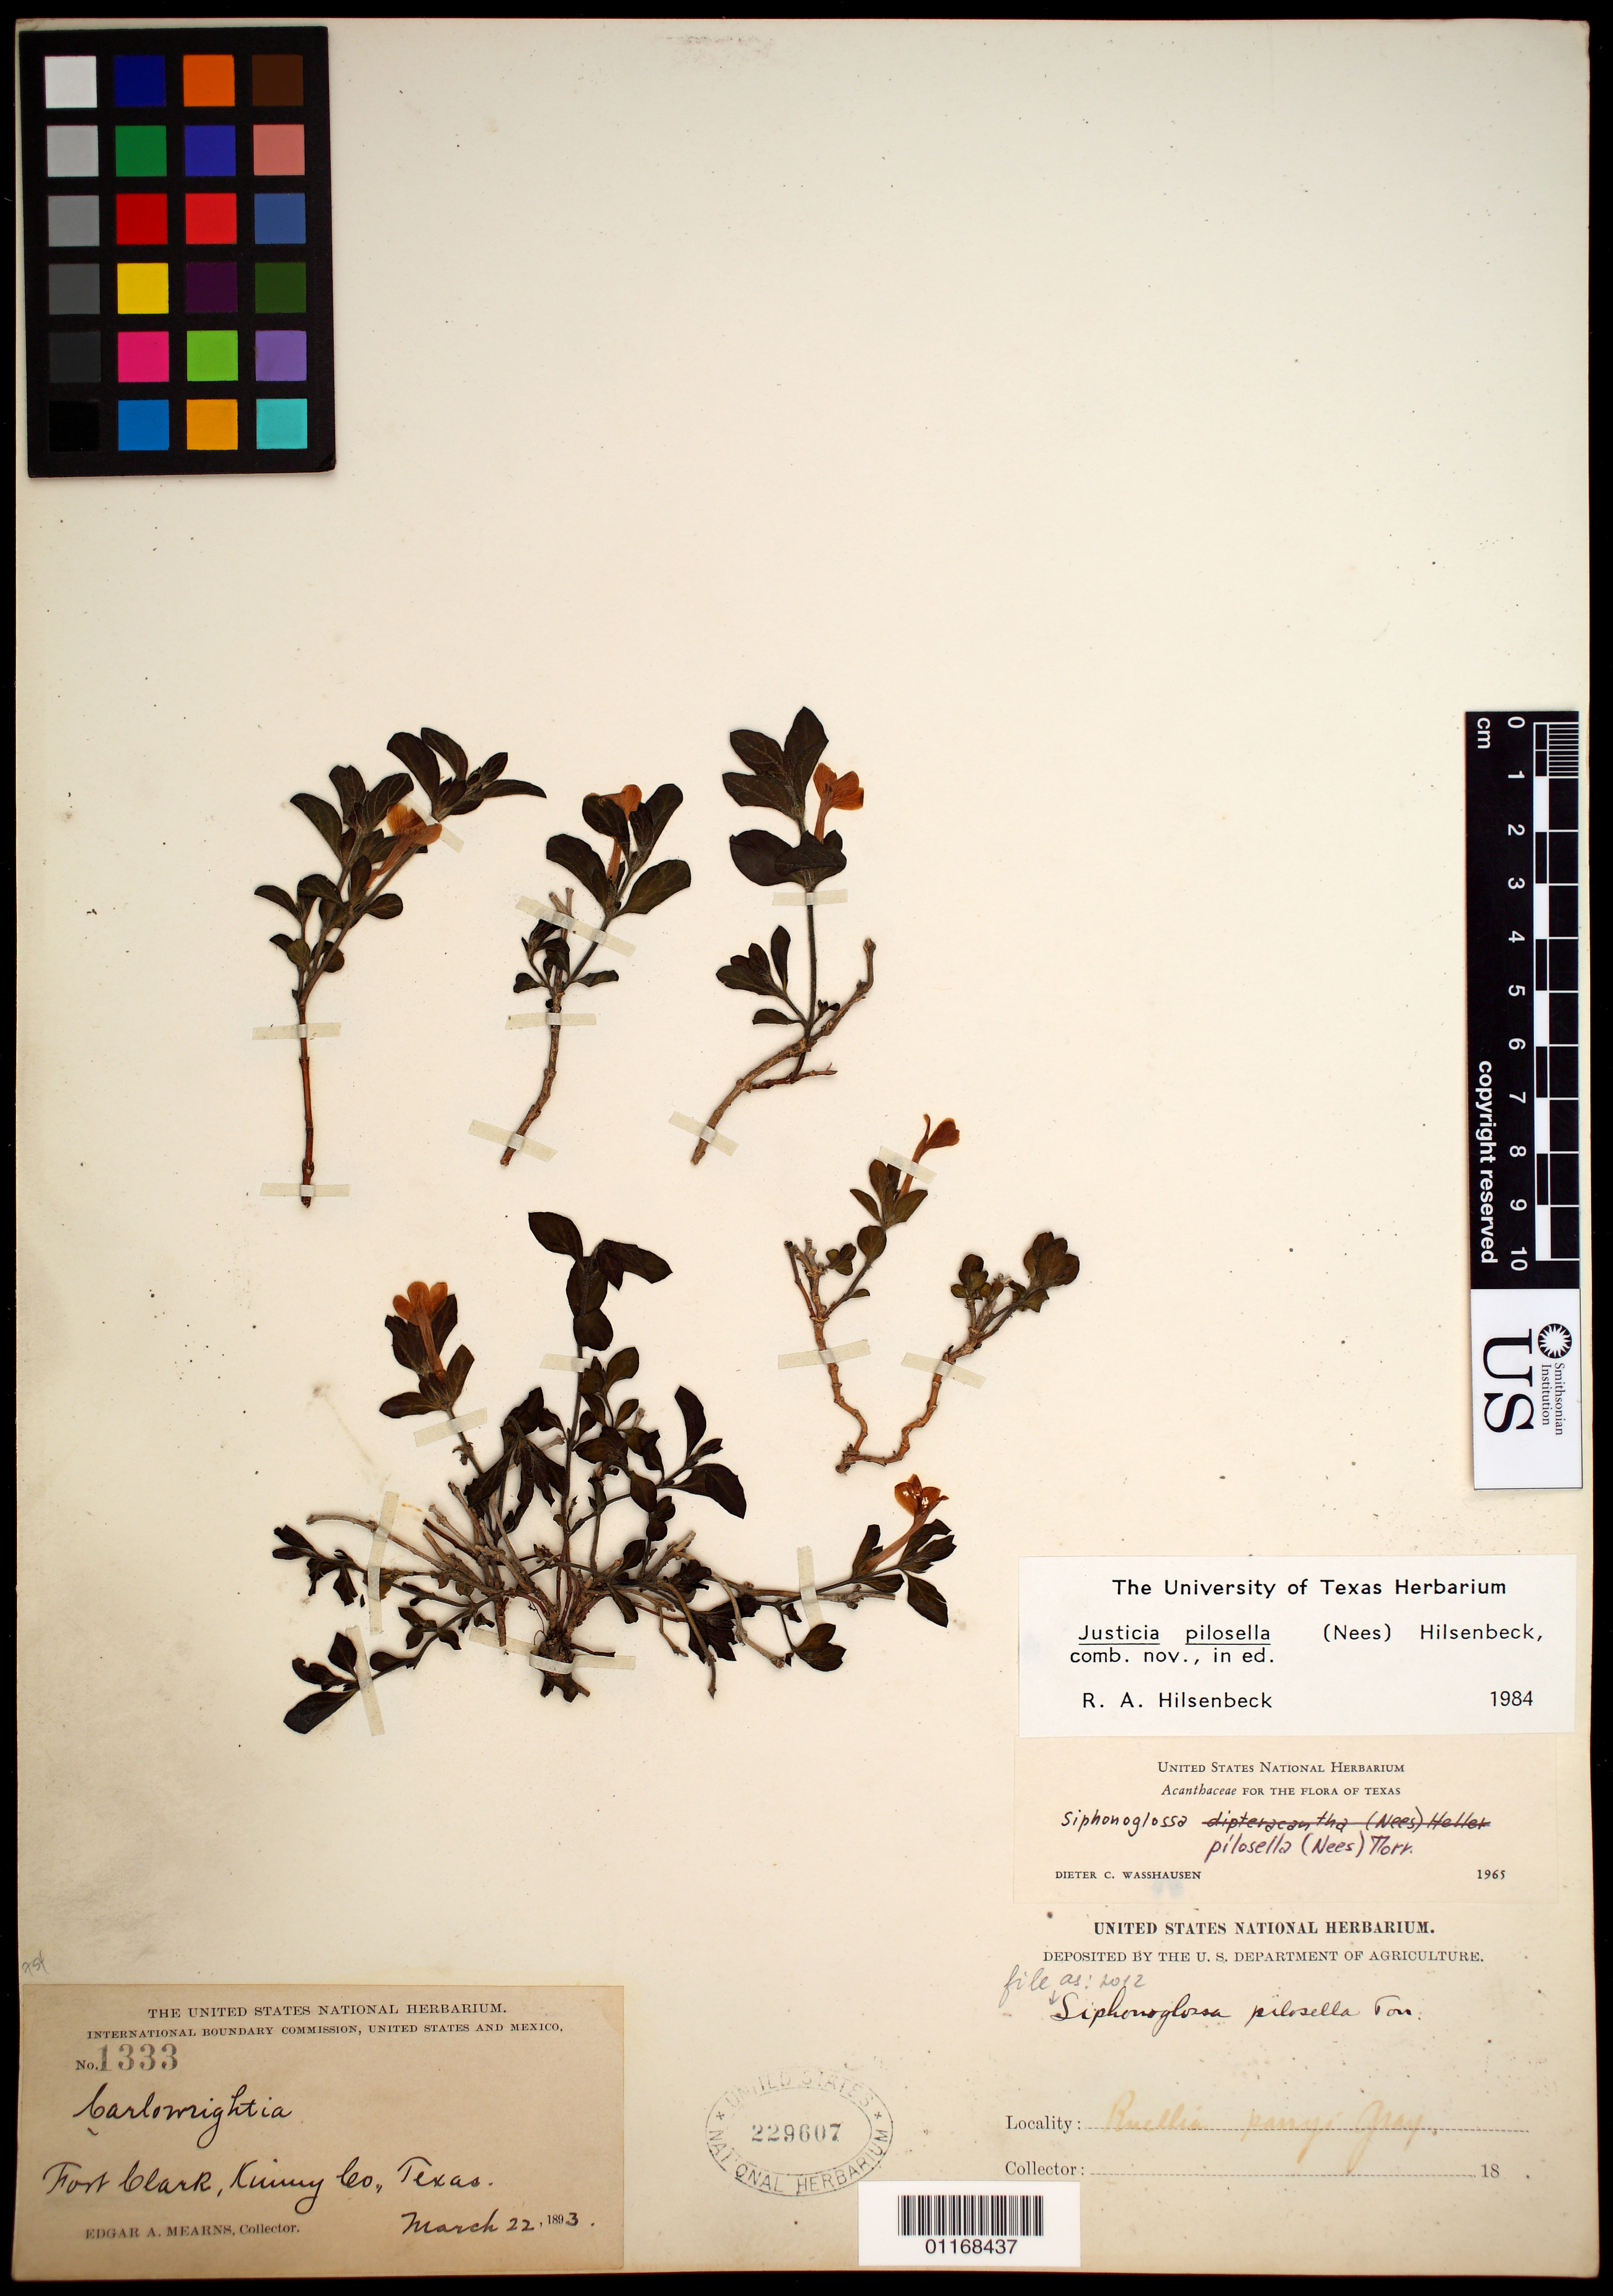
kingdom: Plantae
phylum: Tracheophyta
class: Magnoliopsida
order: Lamiales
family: Acanthaceae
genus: Justicia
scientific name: Justicia pilosella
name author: (Nees) Hilsenb.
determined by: Fisher, Amanda, (LOB), California State University, Long Beach (UNITED STATES)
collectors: E. A. Mearns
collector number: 1333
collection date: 1893-03-22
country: United States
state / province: Texas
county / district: Kinney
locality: Fort Clark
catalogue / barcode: US 229607